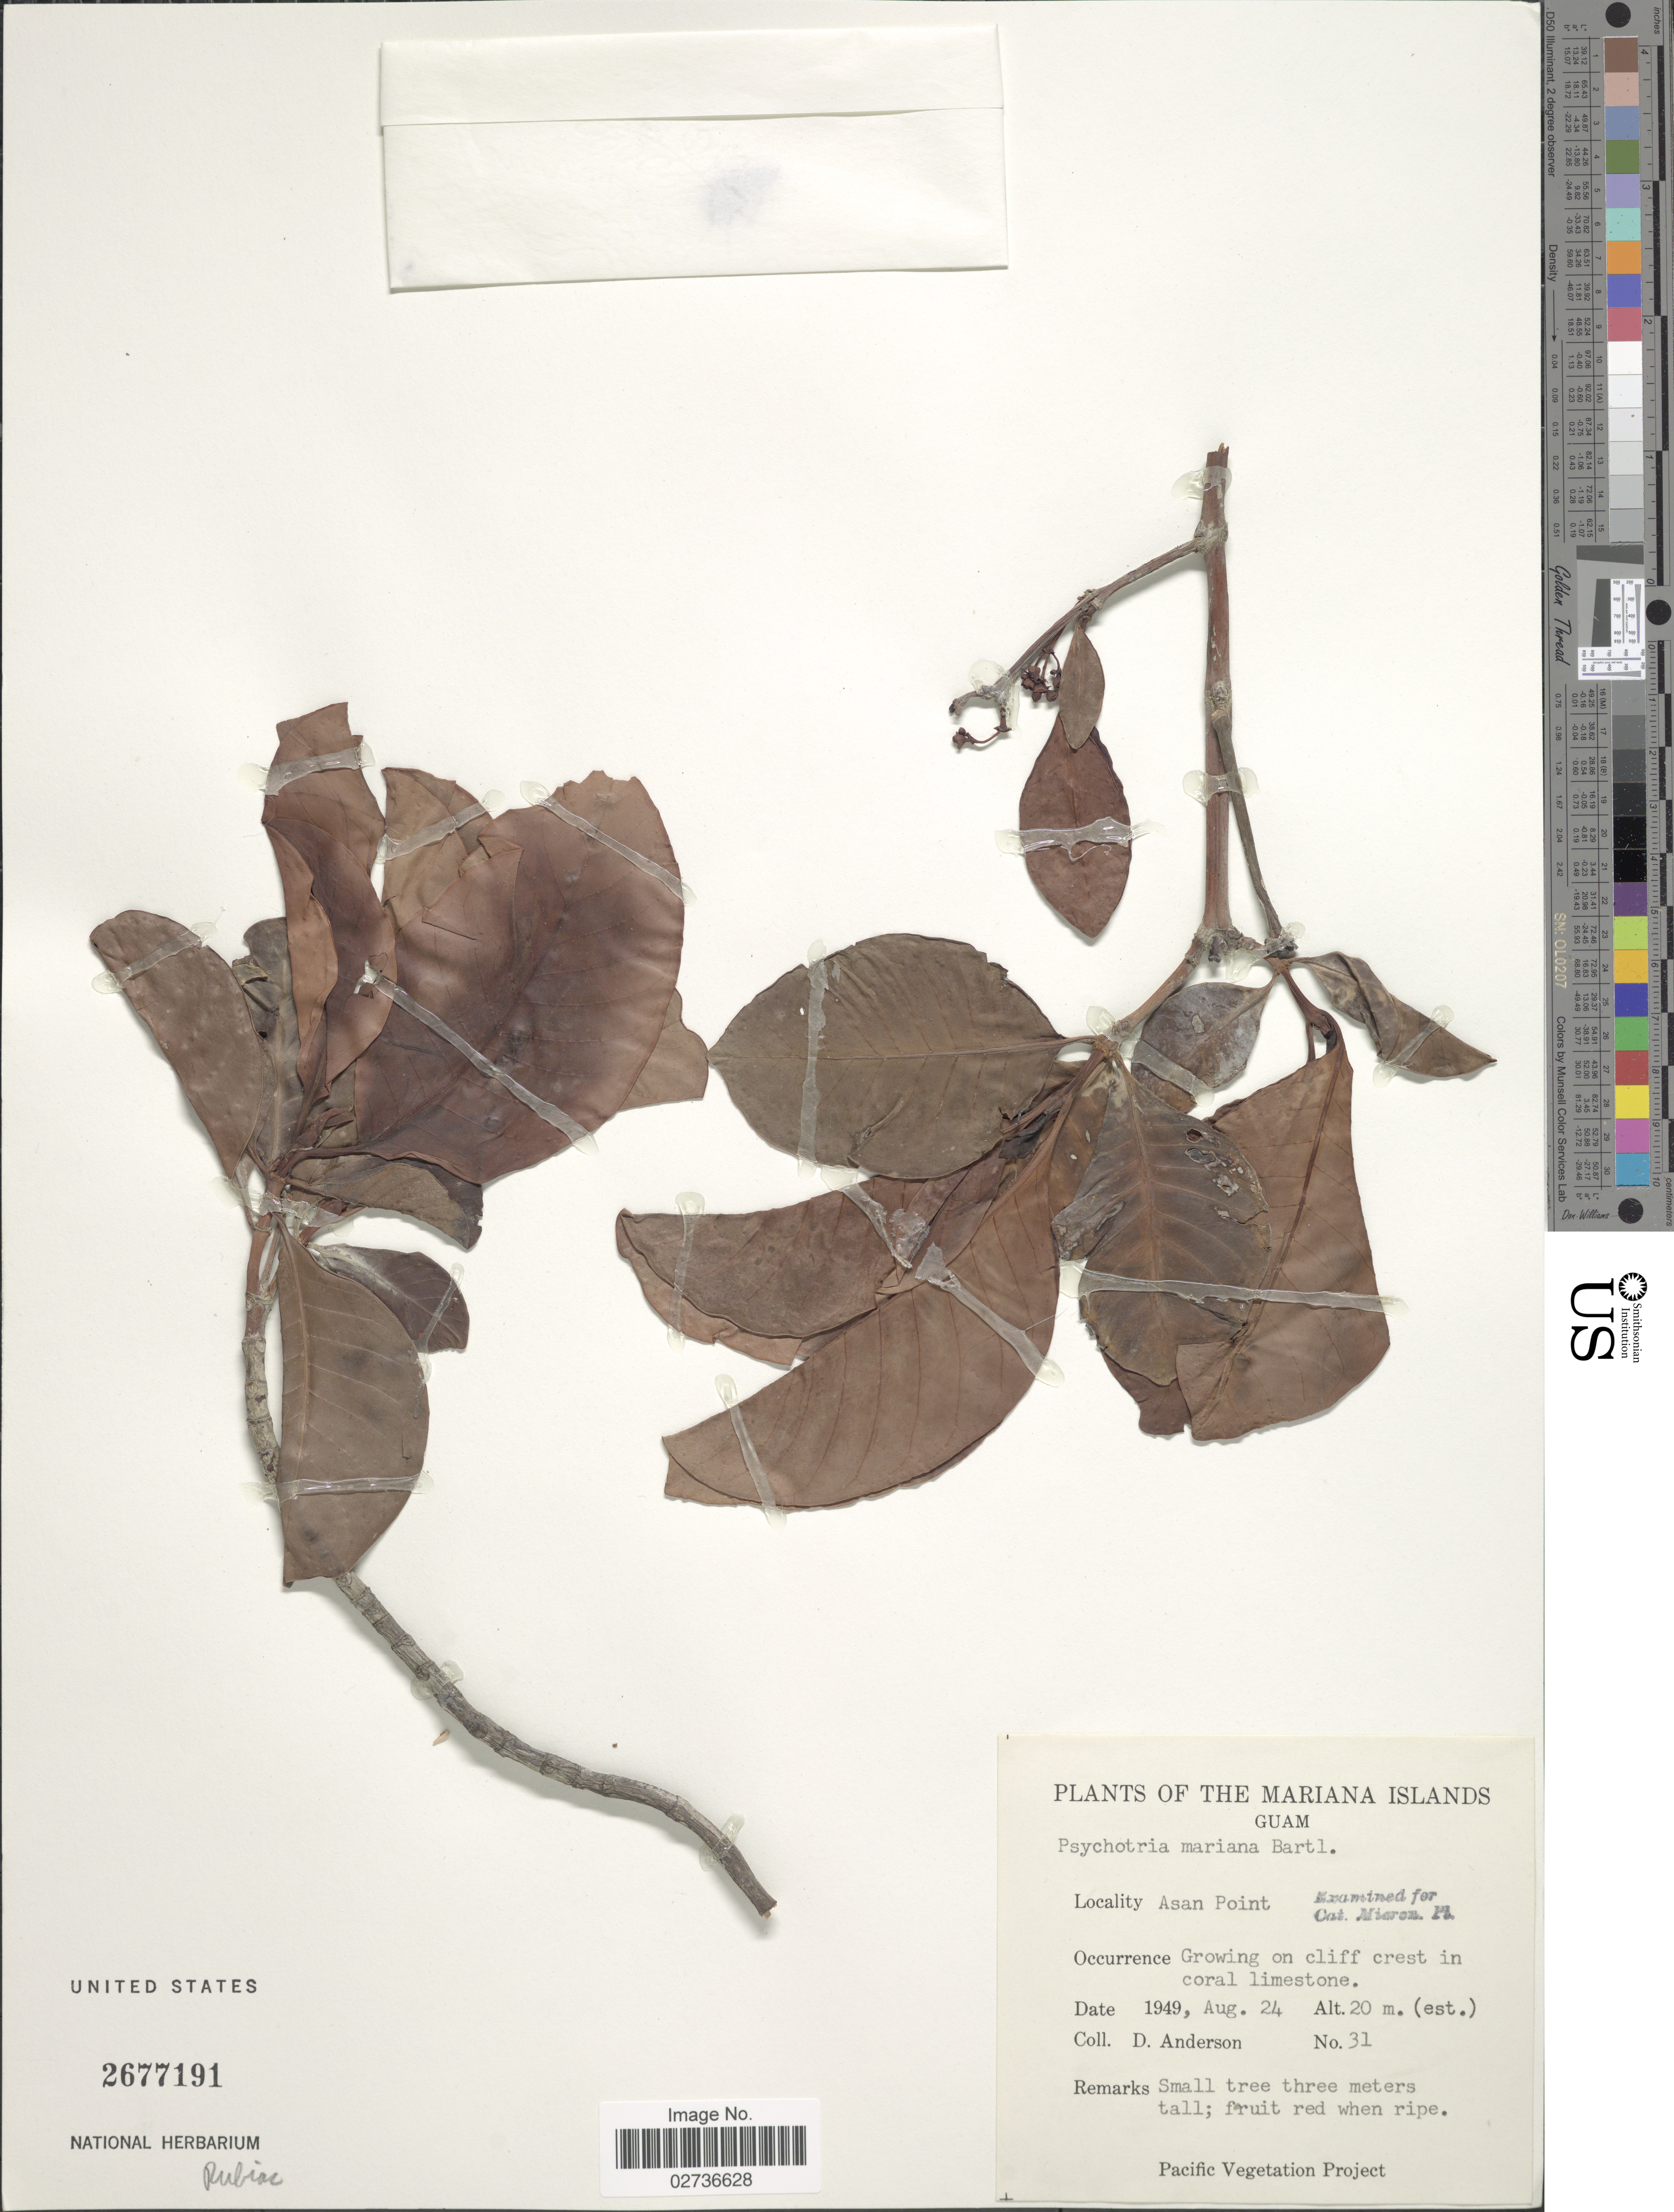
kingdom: Plantae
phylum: Tracheophyta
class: Magnoliopsida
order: Gentianales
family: Rubiaceae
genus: Psychotria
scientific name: Psychotria mariana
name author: Bartl. ex DC.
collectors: D. Anderson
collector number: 31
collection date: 1949-08-24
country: Guam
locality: The Mariana Islands, Guam, Asan Point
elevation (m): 20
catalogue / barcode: US 2677191